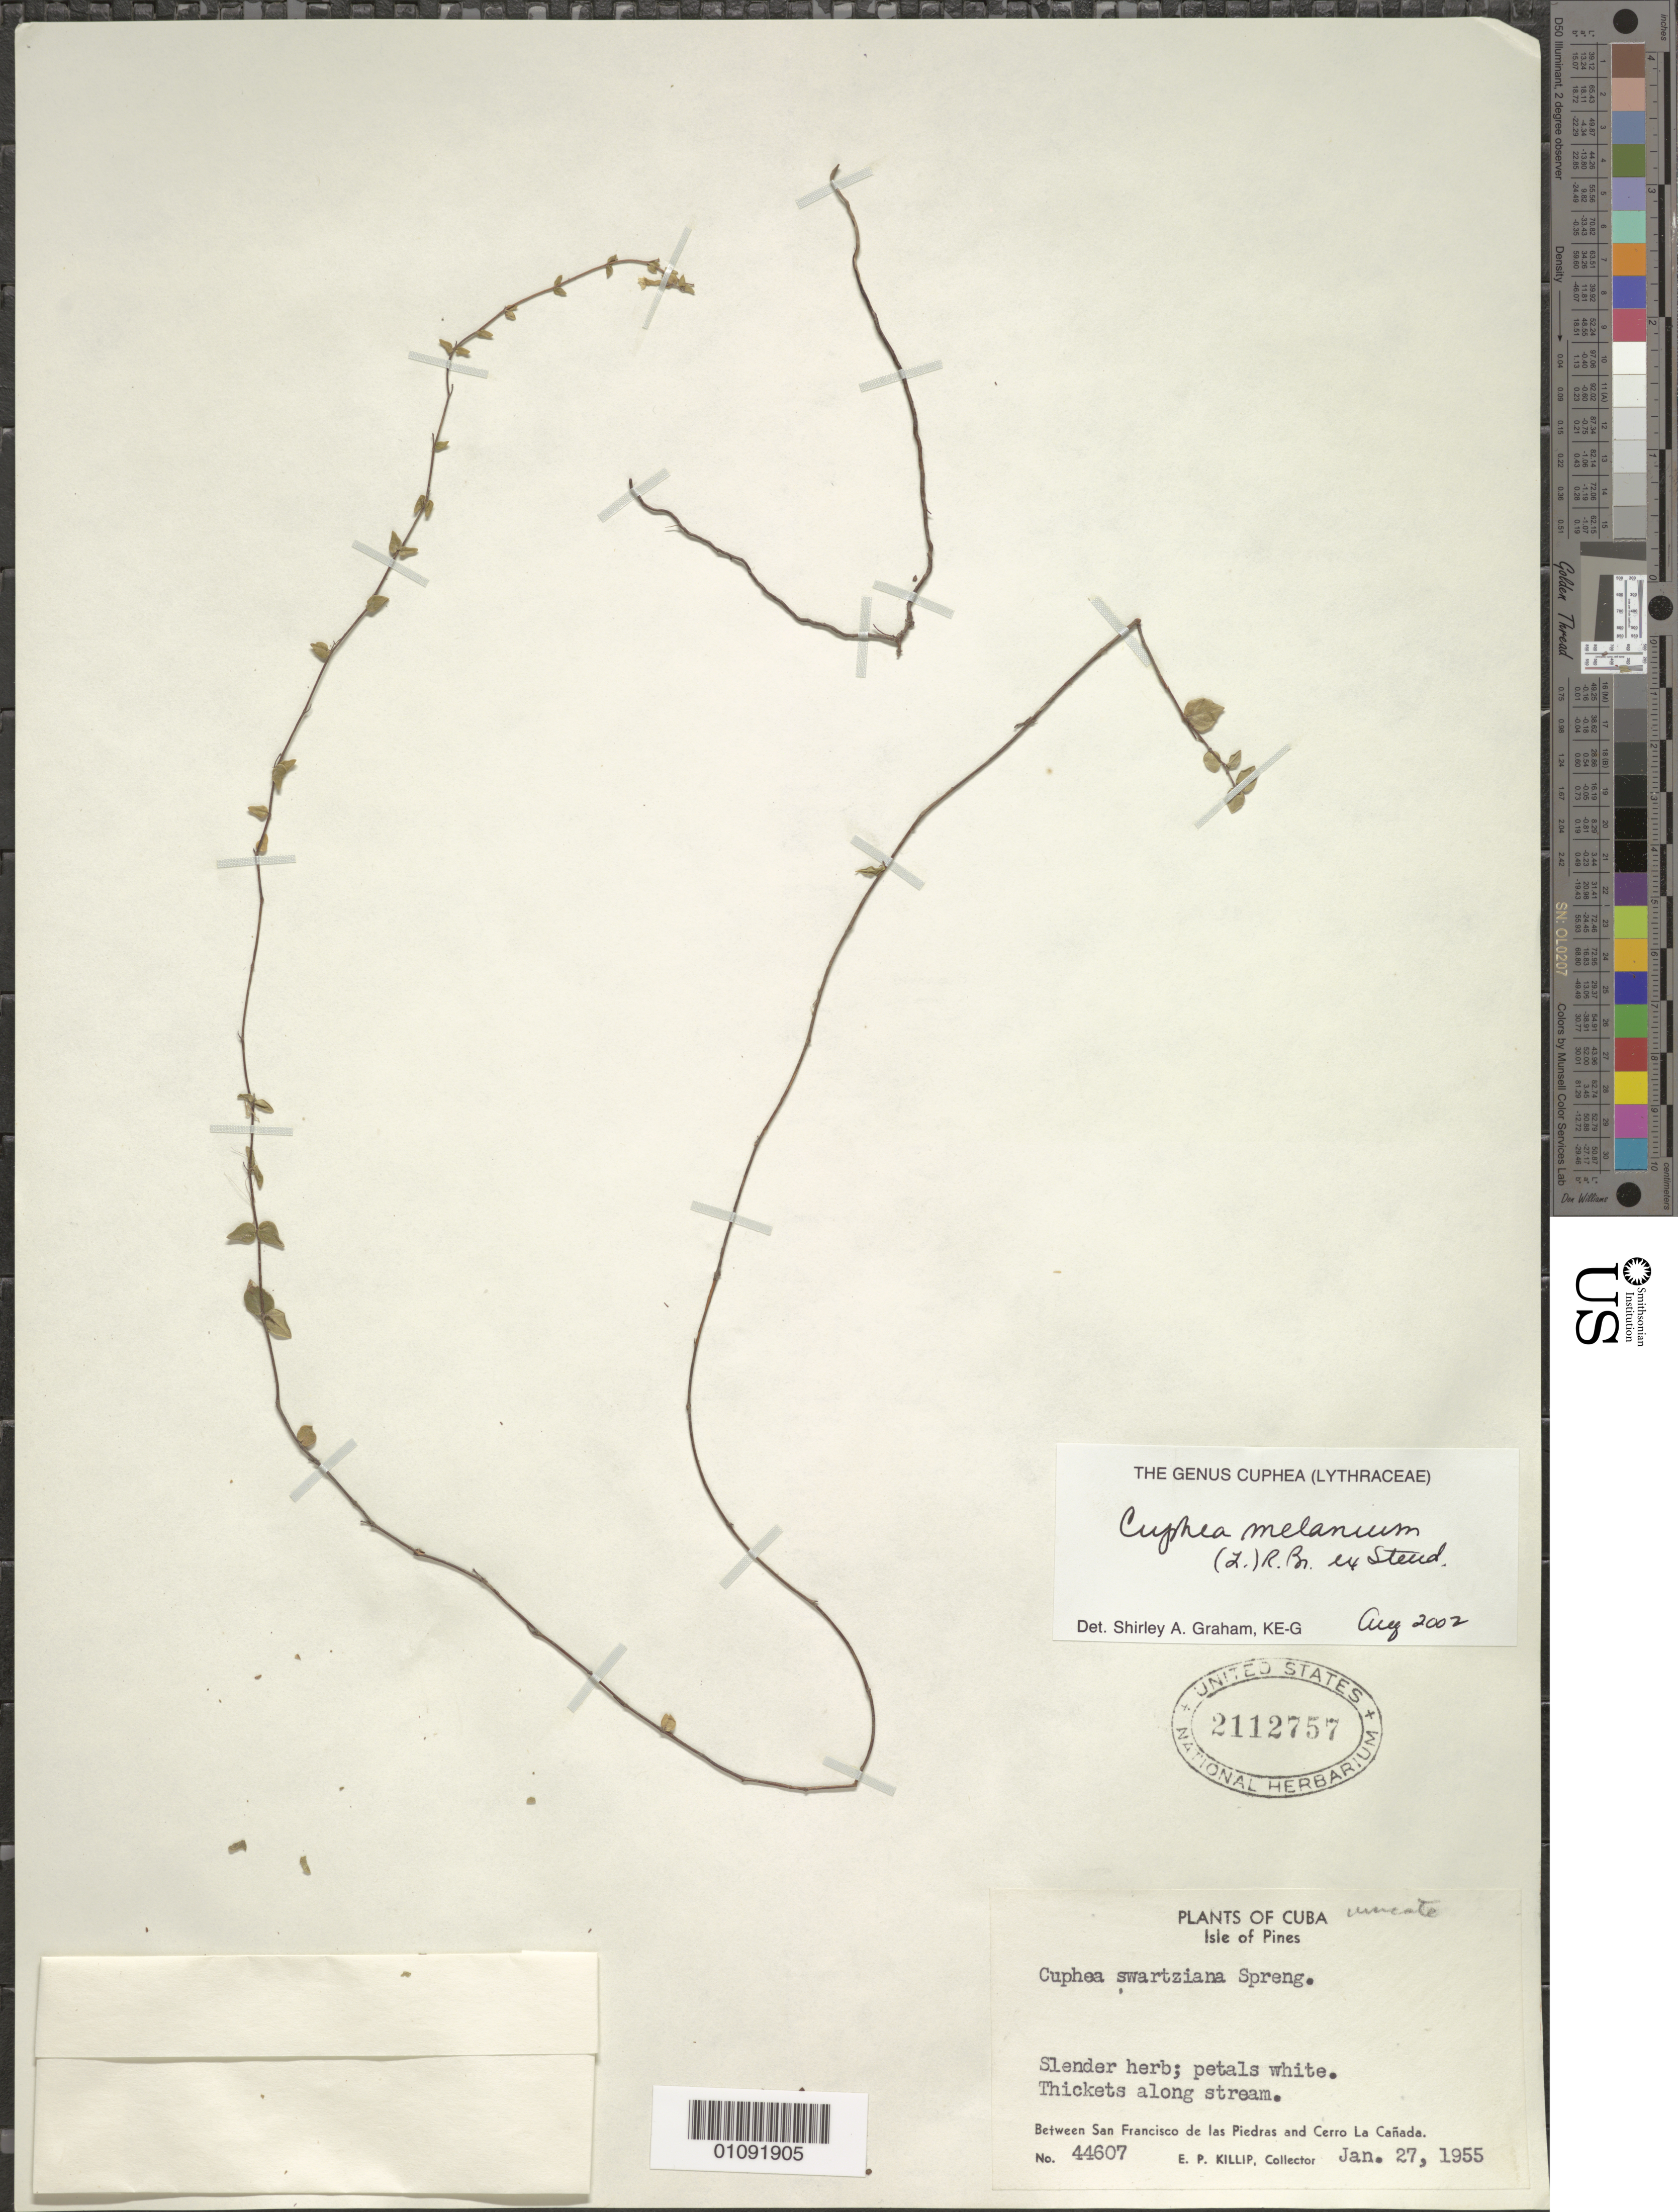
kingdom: Plantae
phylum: Tracheophyta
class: Magnoliopsida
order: Myrtales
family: Lythraceae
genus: Cuphea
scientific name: Cuphea melanium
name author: (L.) Cramer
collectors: E. P. Killip & J. H. Riley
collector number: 44607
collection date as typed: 27 Jan 1955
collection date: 1955-01-27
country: Cuba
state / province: Isla de La Juventud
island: Isla de la Juventud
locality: Isle of Pines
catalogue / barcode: US 2112757